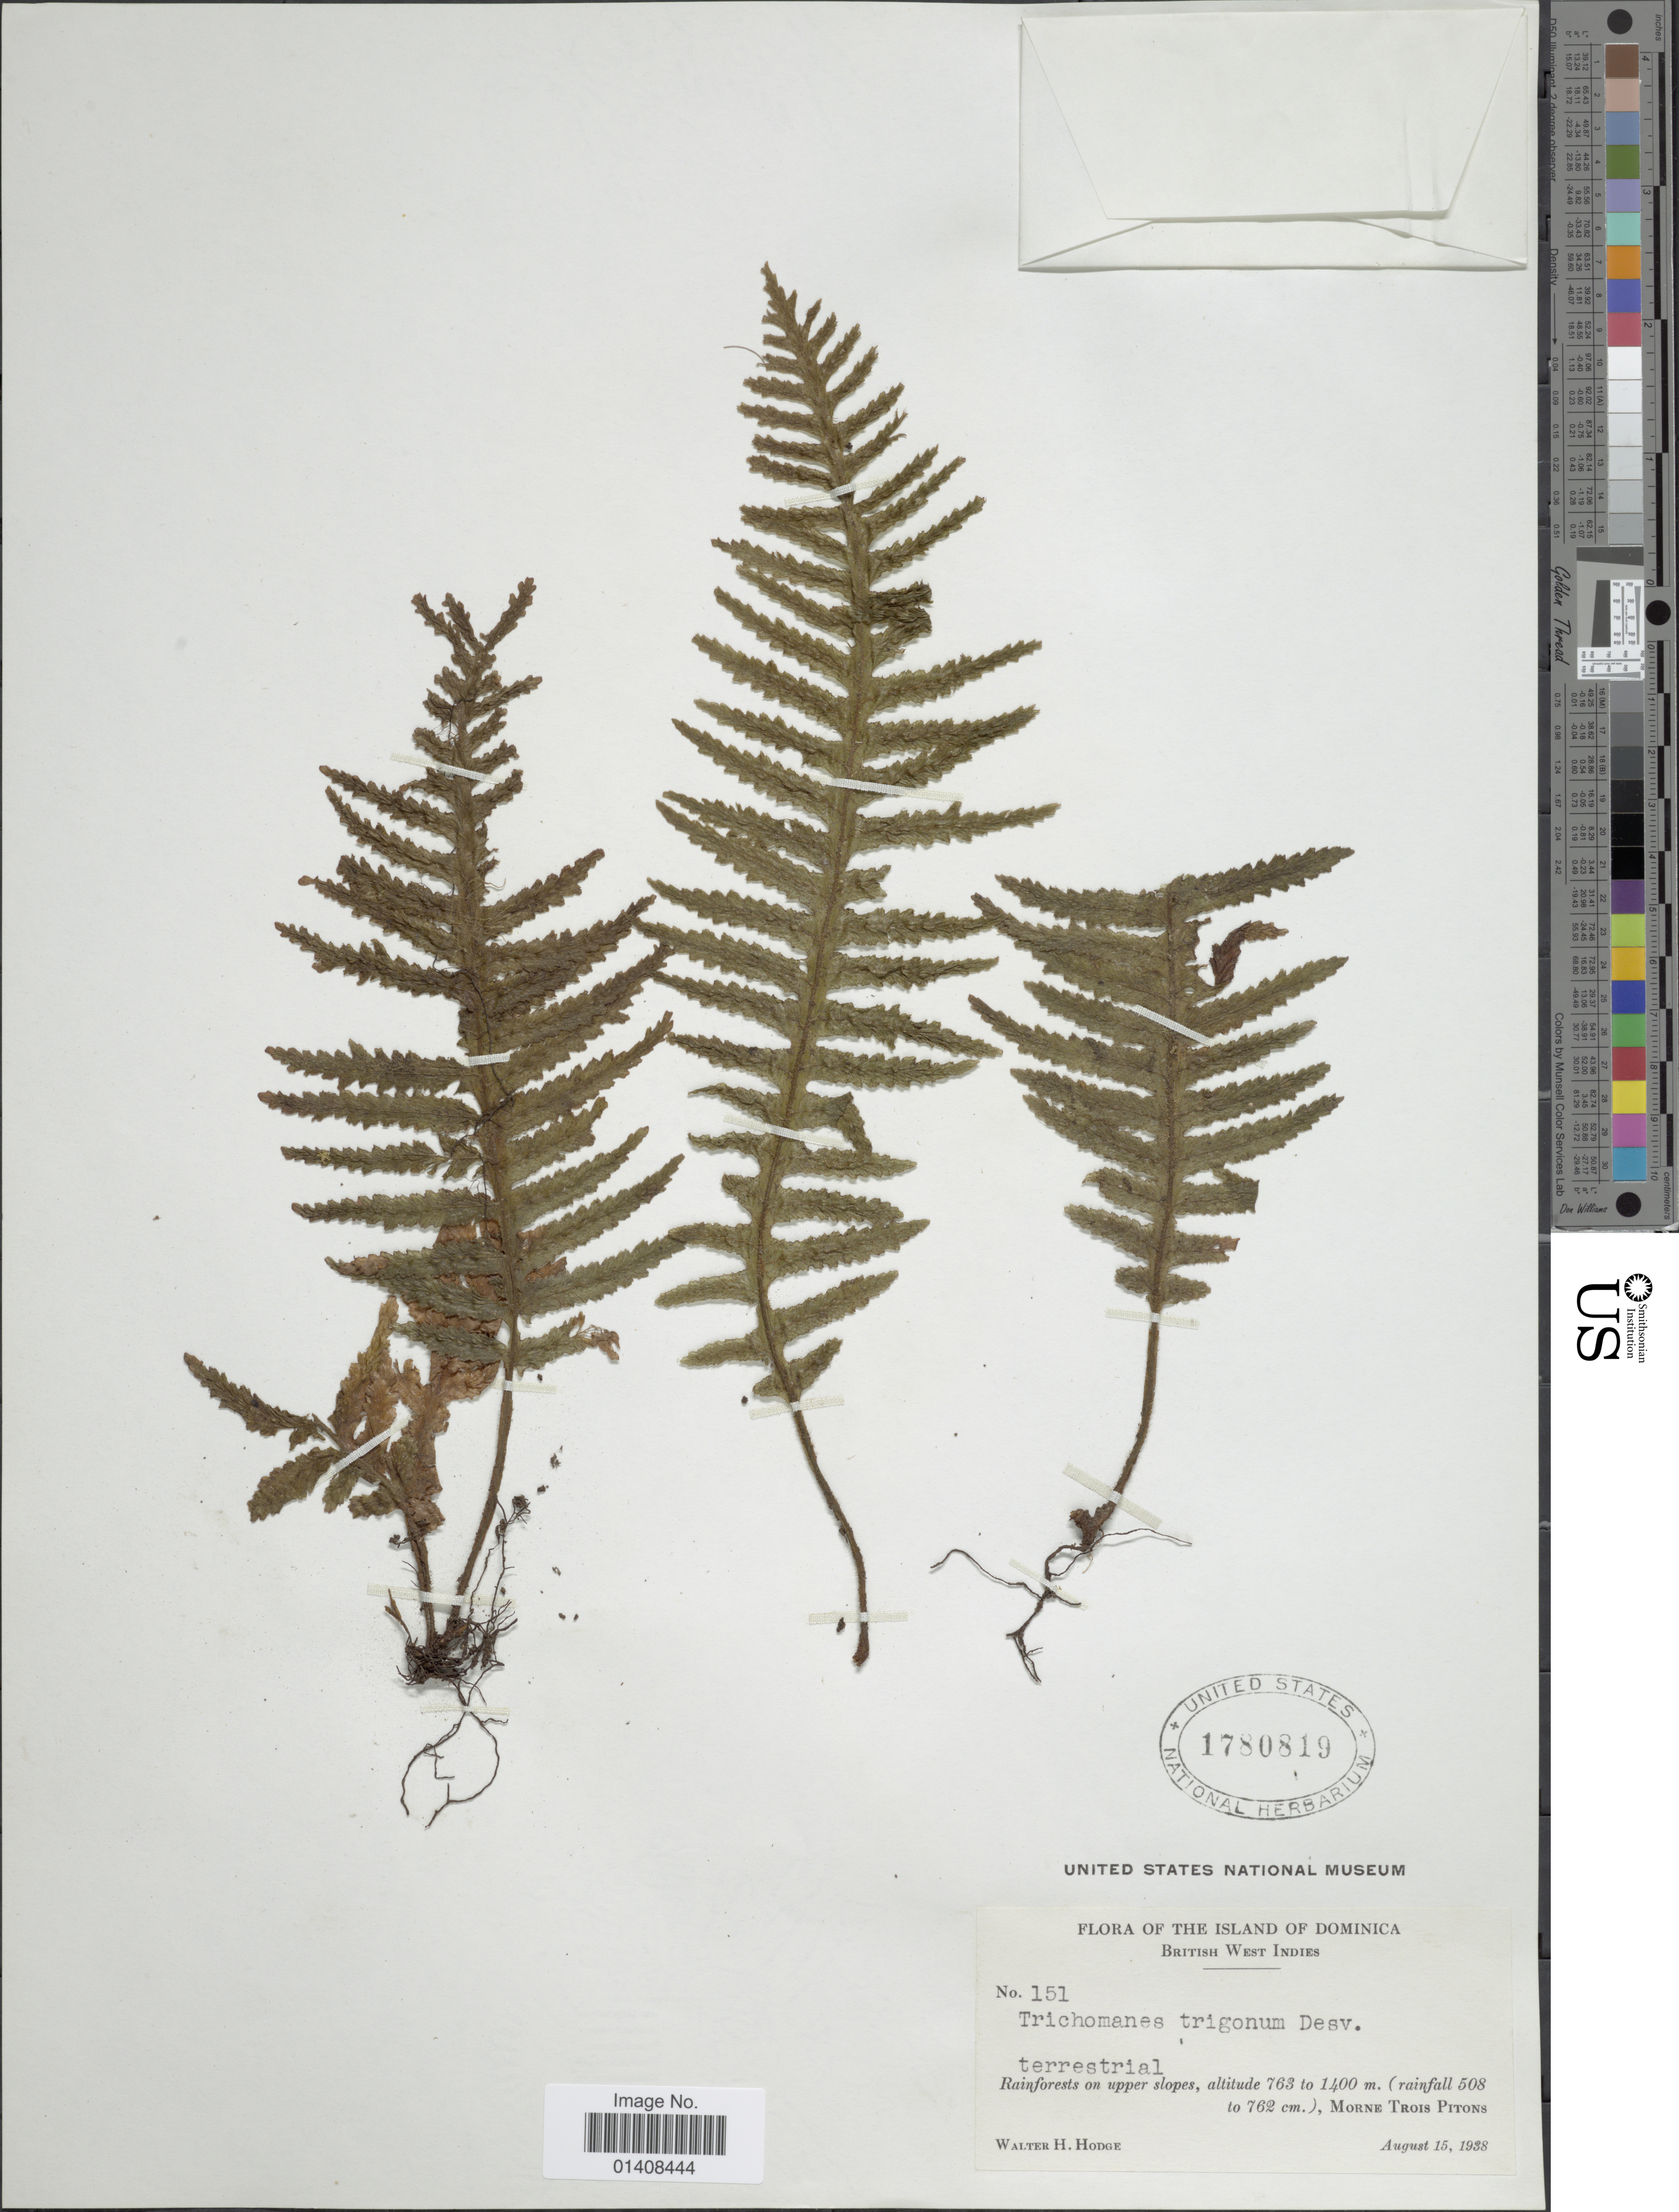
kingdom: Plantae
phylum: Tracheophyta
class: Polypodiopsida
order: Hymenophyllales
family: Hymenophyllaceae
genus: Trichomanes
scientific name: Trichomanes trigonum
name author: Desv.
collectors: W. Hodge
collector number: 151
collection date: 1938-08-15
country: Dominica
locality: The Island of Dominica, British West Indies, Morne Trois Pitons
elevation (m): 763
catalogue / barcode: US 1780819